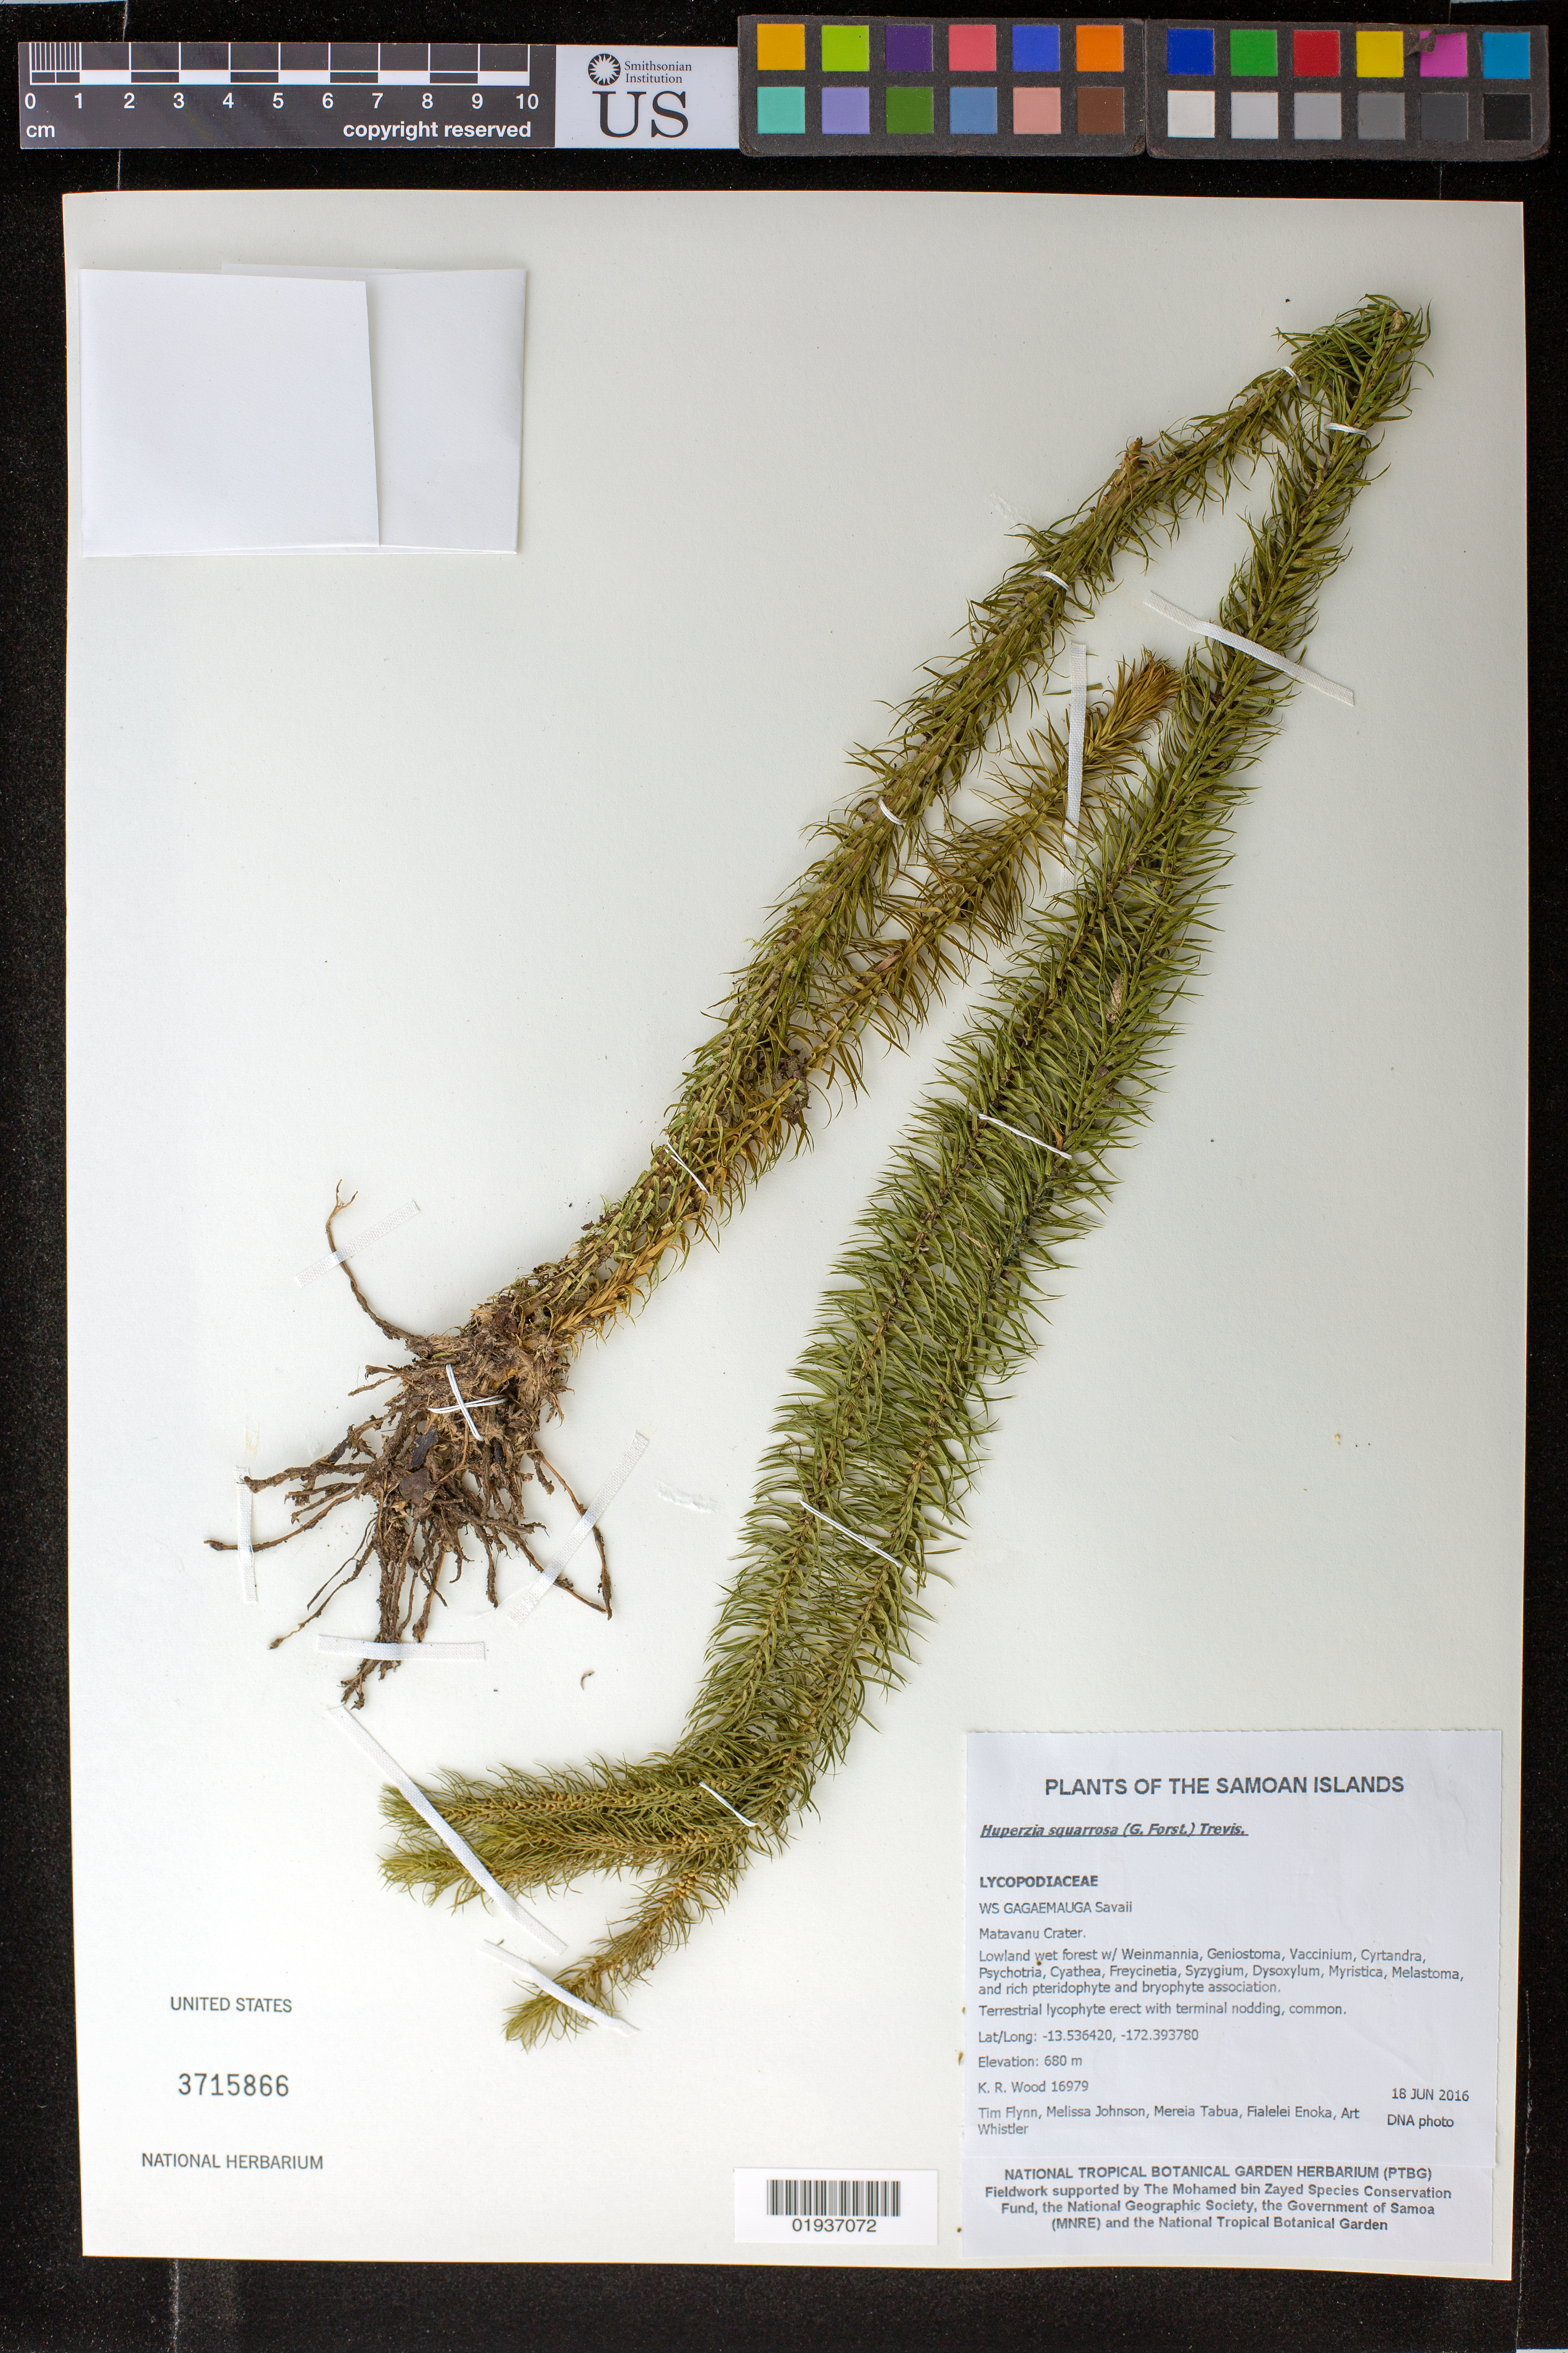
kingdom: Plantae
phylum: Tracheophyta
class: Lycopodiopsida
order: Lycopodiales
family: Lycopodiaceae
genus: Phlegmariurus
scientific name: Phlegmariurus squarrosus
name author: (G. Forst.) Á. Löve & D. Löve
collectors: K. R. Wood, T. W. Flynn, M. Johnson, M. Tabua, F. Enoka & A. Whistler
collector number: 16979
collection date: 2016-06-18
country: Samoa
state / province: Gagaifomauga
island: Savai'i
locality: Matavanu Crater.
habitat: Lowland wet forest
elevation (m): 680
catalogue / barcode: US 3715866